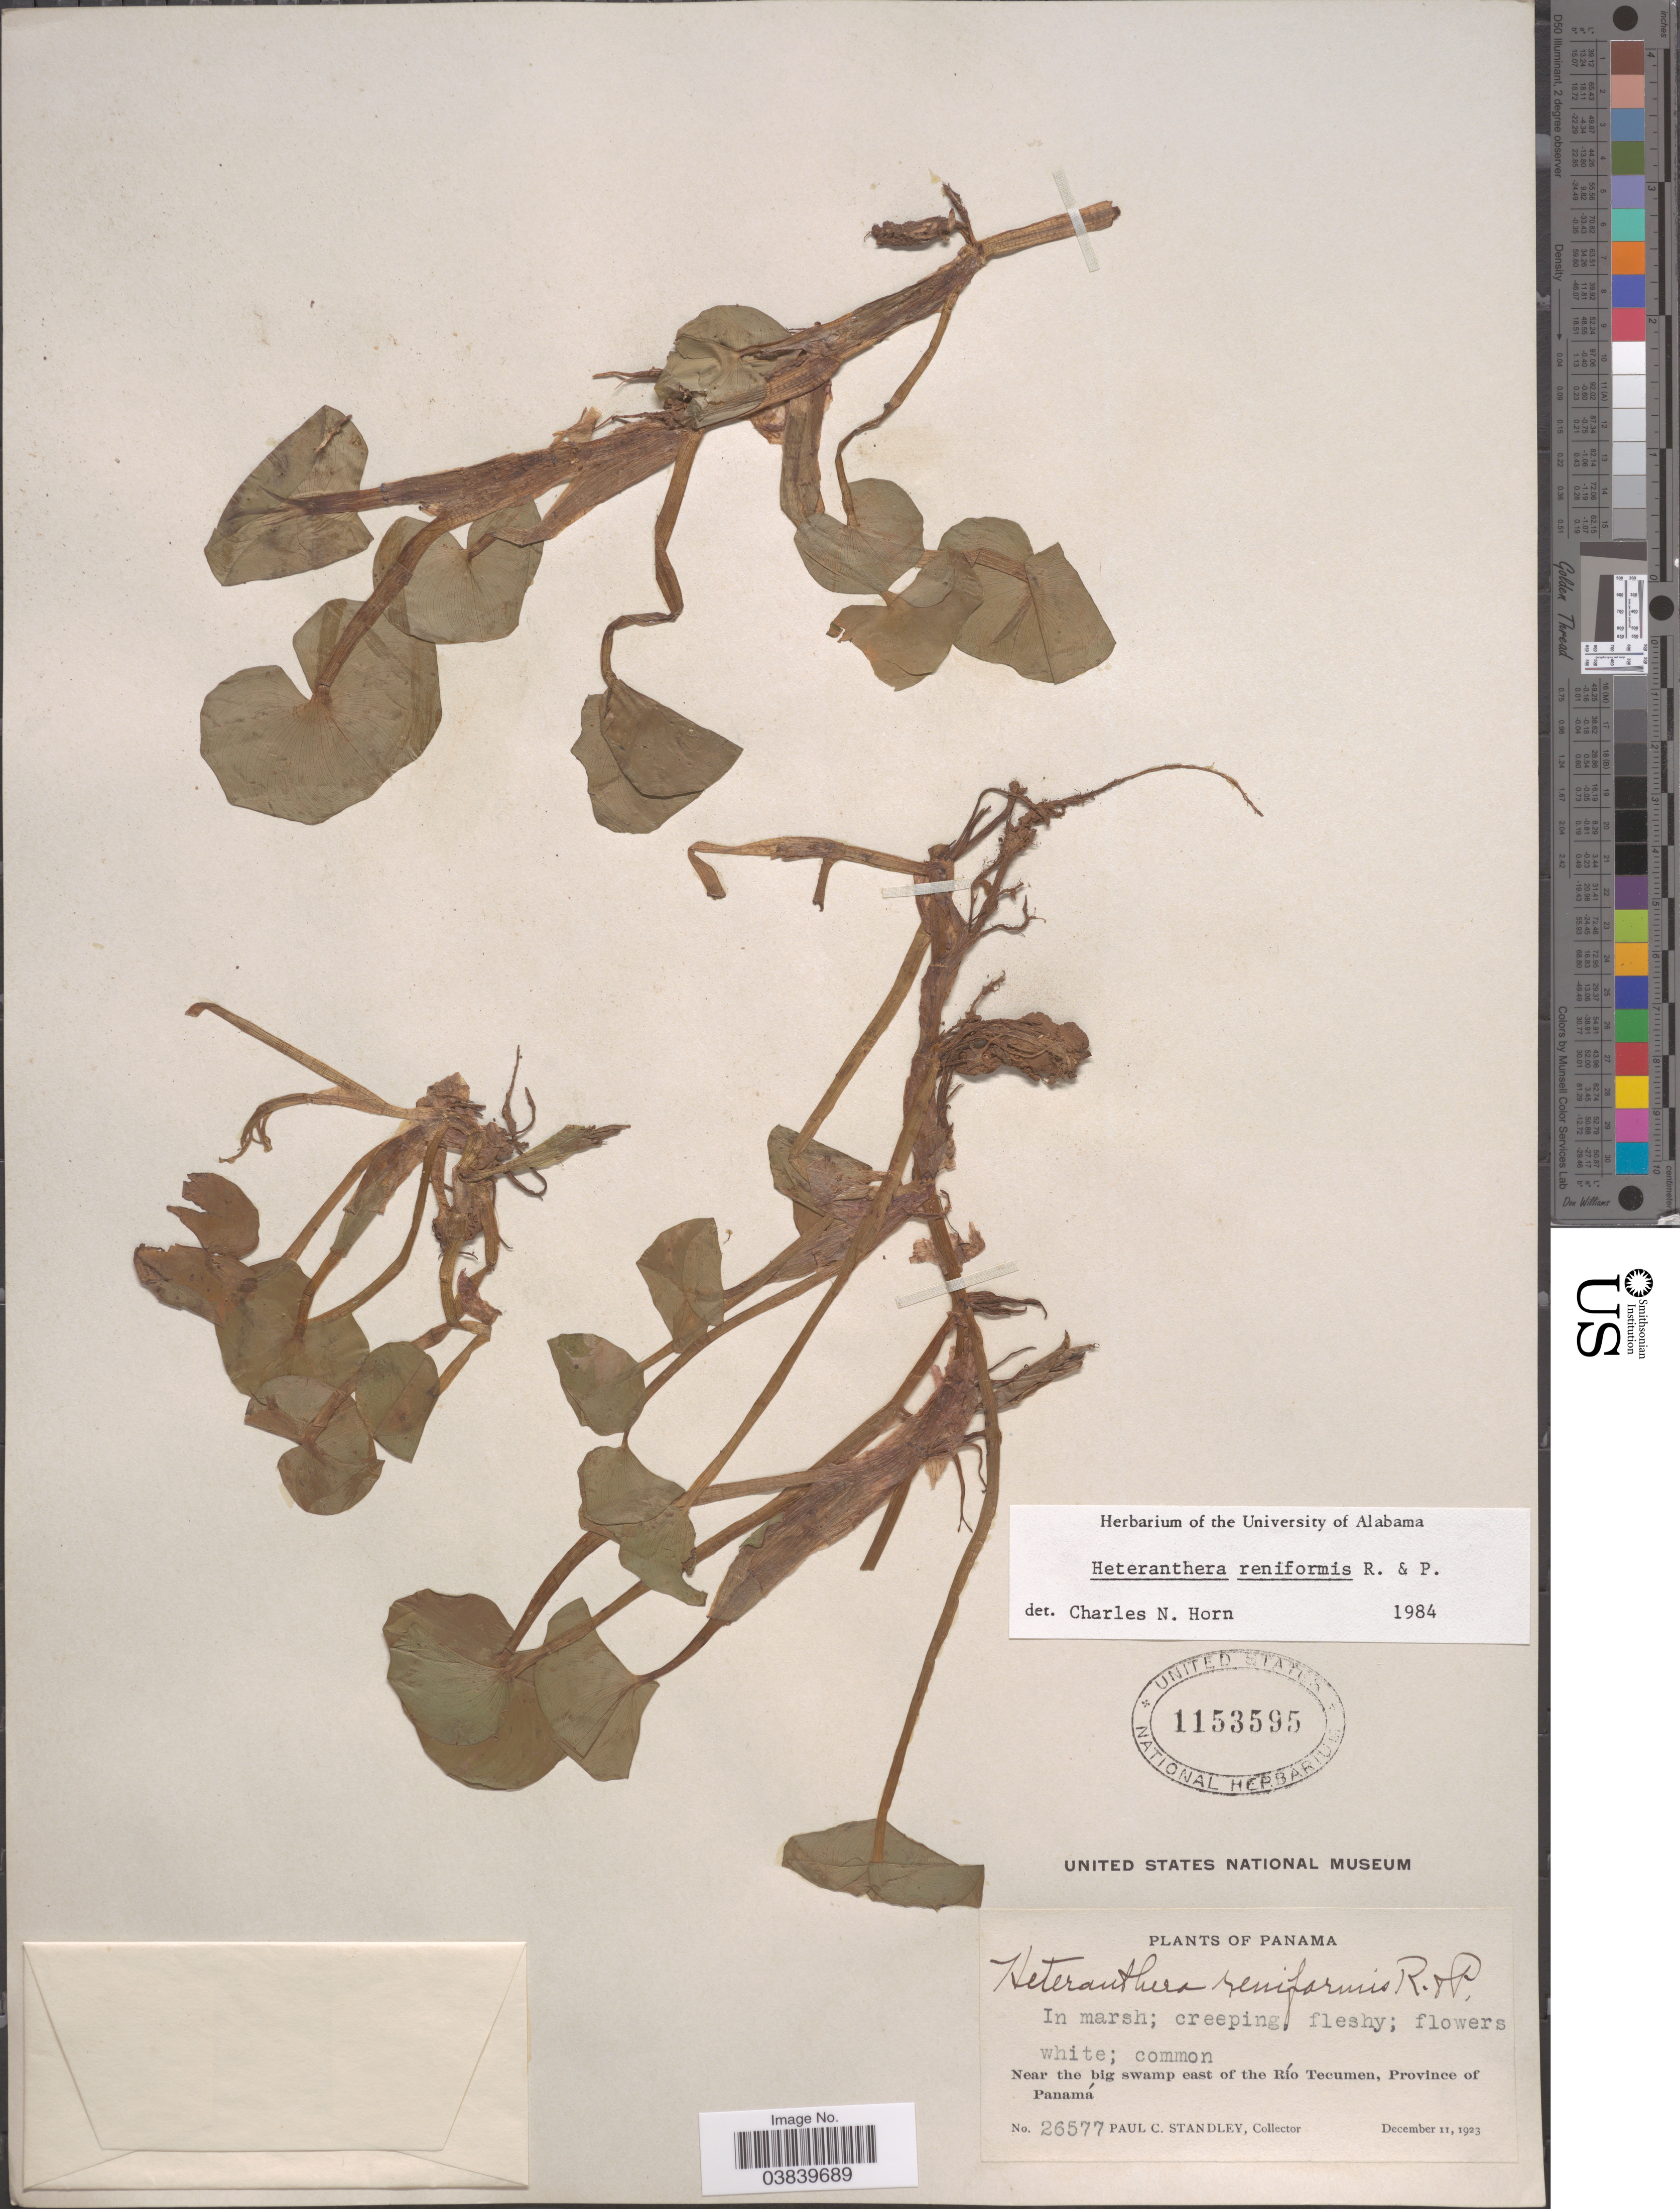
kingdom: Plantae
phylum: Tracheophyta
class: Liliopsida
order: Commelinales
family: Pontederiaceae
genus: Heteranthera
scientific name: Heteranthera reniformis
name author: Ruiz & Pav.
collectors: P. C. Standley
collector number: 26577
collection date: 1923-12-11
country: Panama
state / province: Panamá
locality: Near the big swamp east of the Río Tecumen.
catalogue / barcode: US 1153595